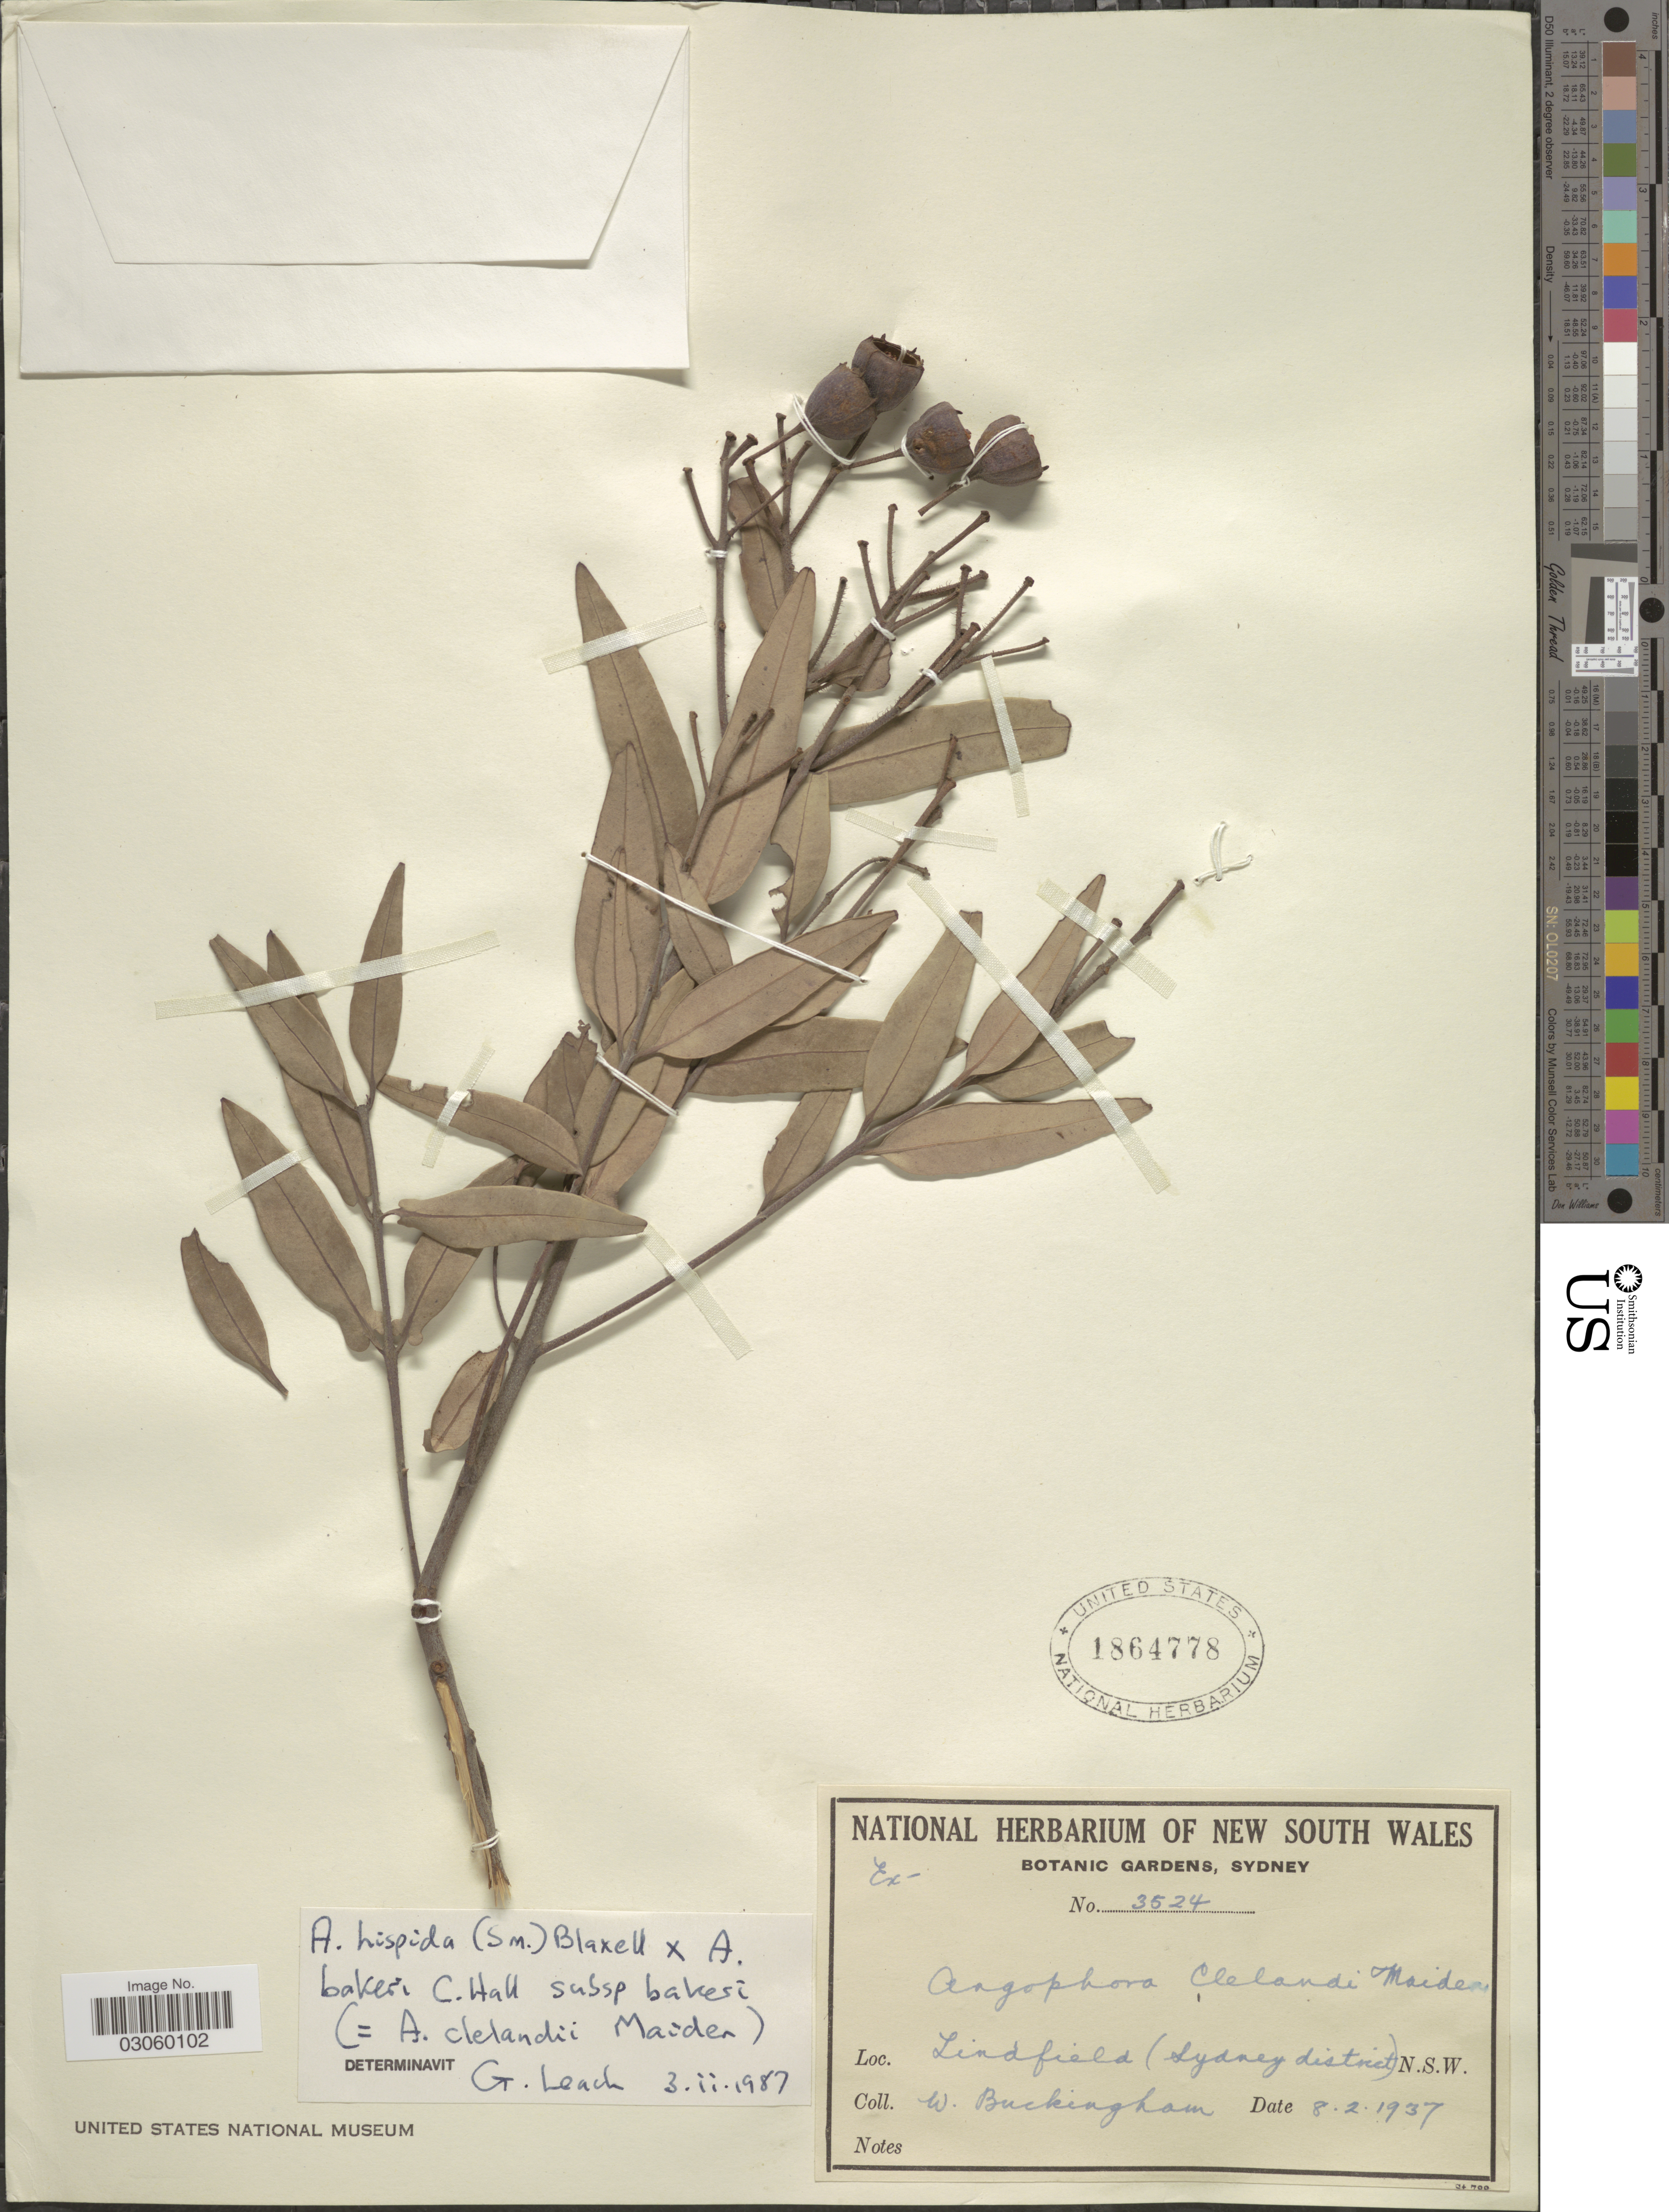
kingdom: Plantae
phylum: Tracheophyta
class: Magnoliopsida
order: Myrtales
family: Myrtaceae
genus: Angophora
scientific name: Angophora x clelandii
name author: Maiden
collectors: W. Buckingham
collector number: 3524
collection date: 1937-02-08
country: Australia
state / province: New South Wales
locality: Lindfield (Sydney district).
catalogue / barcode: US 1864778